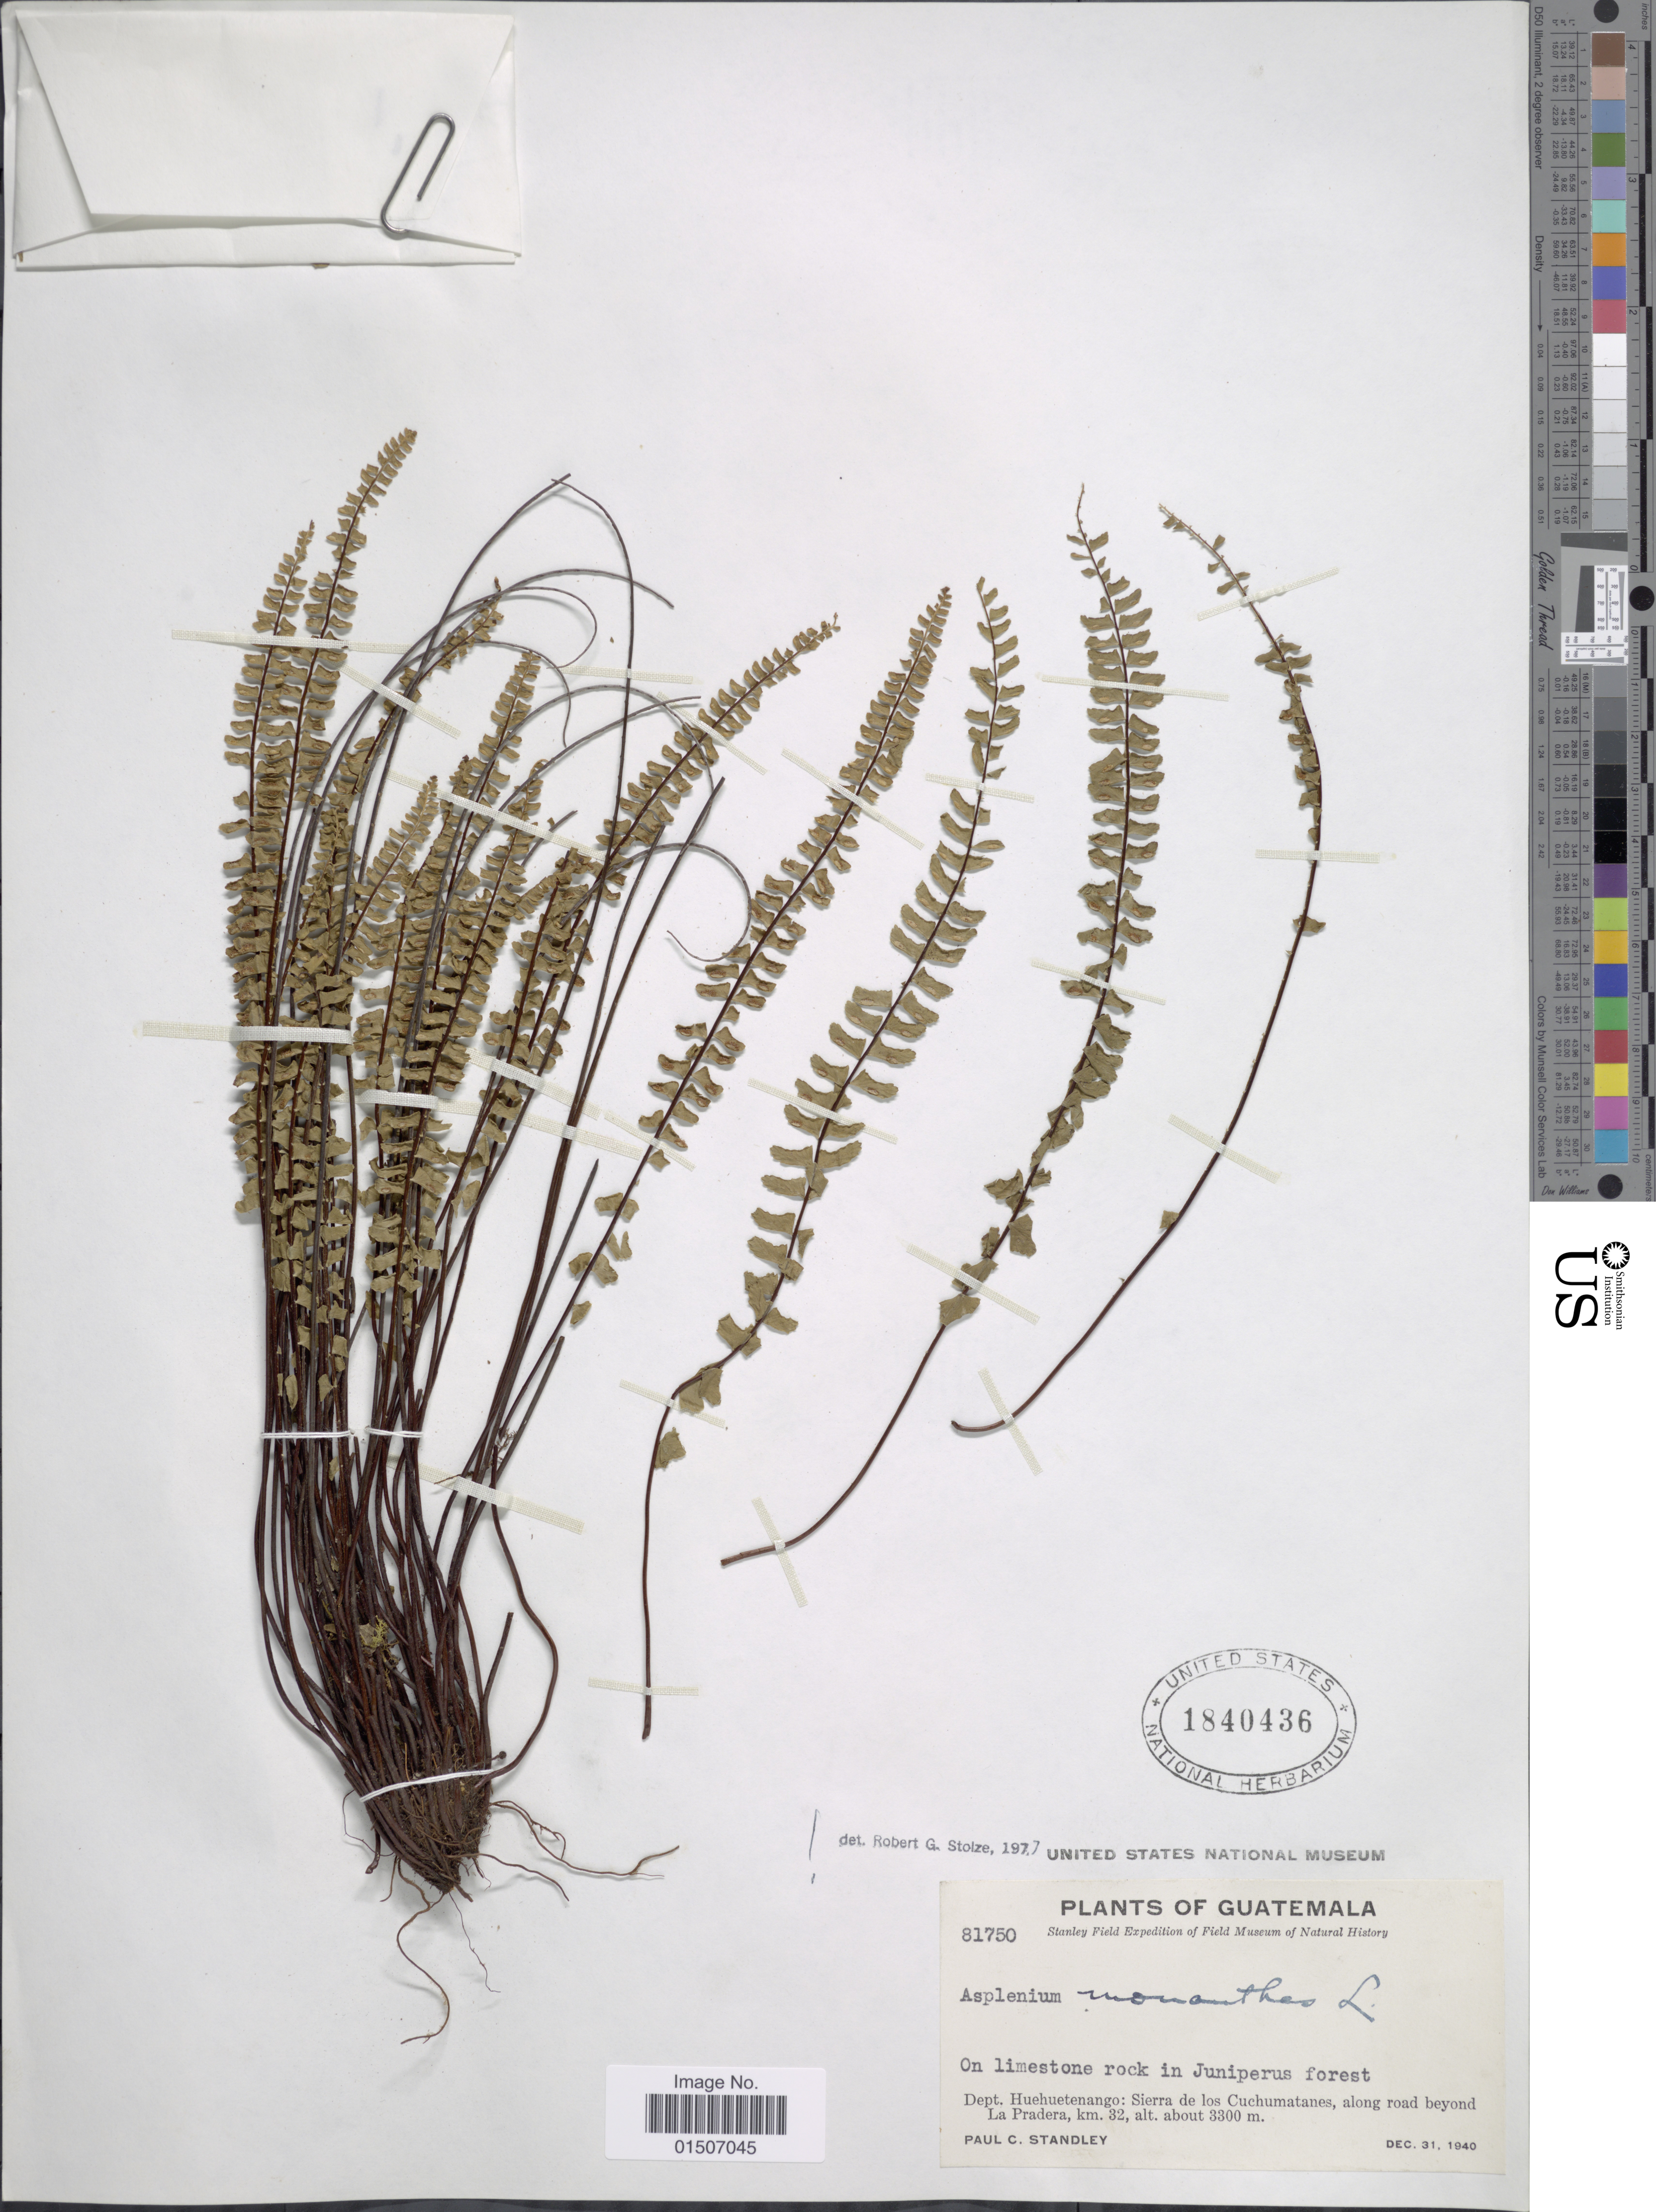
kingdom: Plantae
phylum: Tracheophyta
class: Polypodiopsida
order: Polypodiales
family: Aspleniaceae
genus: Asplenium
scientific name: Asplenium monanthes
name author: L.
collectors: P. C. Standley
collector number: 81750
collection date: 1940-12-31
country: Guatemala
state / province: Huehuetenango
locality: On limestone rock in Juniperus forest, Dept. Huehuetenango: Sierra de los Cuchumatanes, along road beyond La Pradera, km 32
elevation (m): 3300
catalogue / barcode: US 1840436